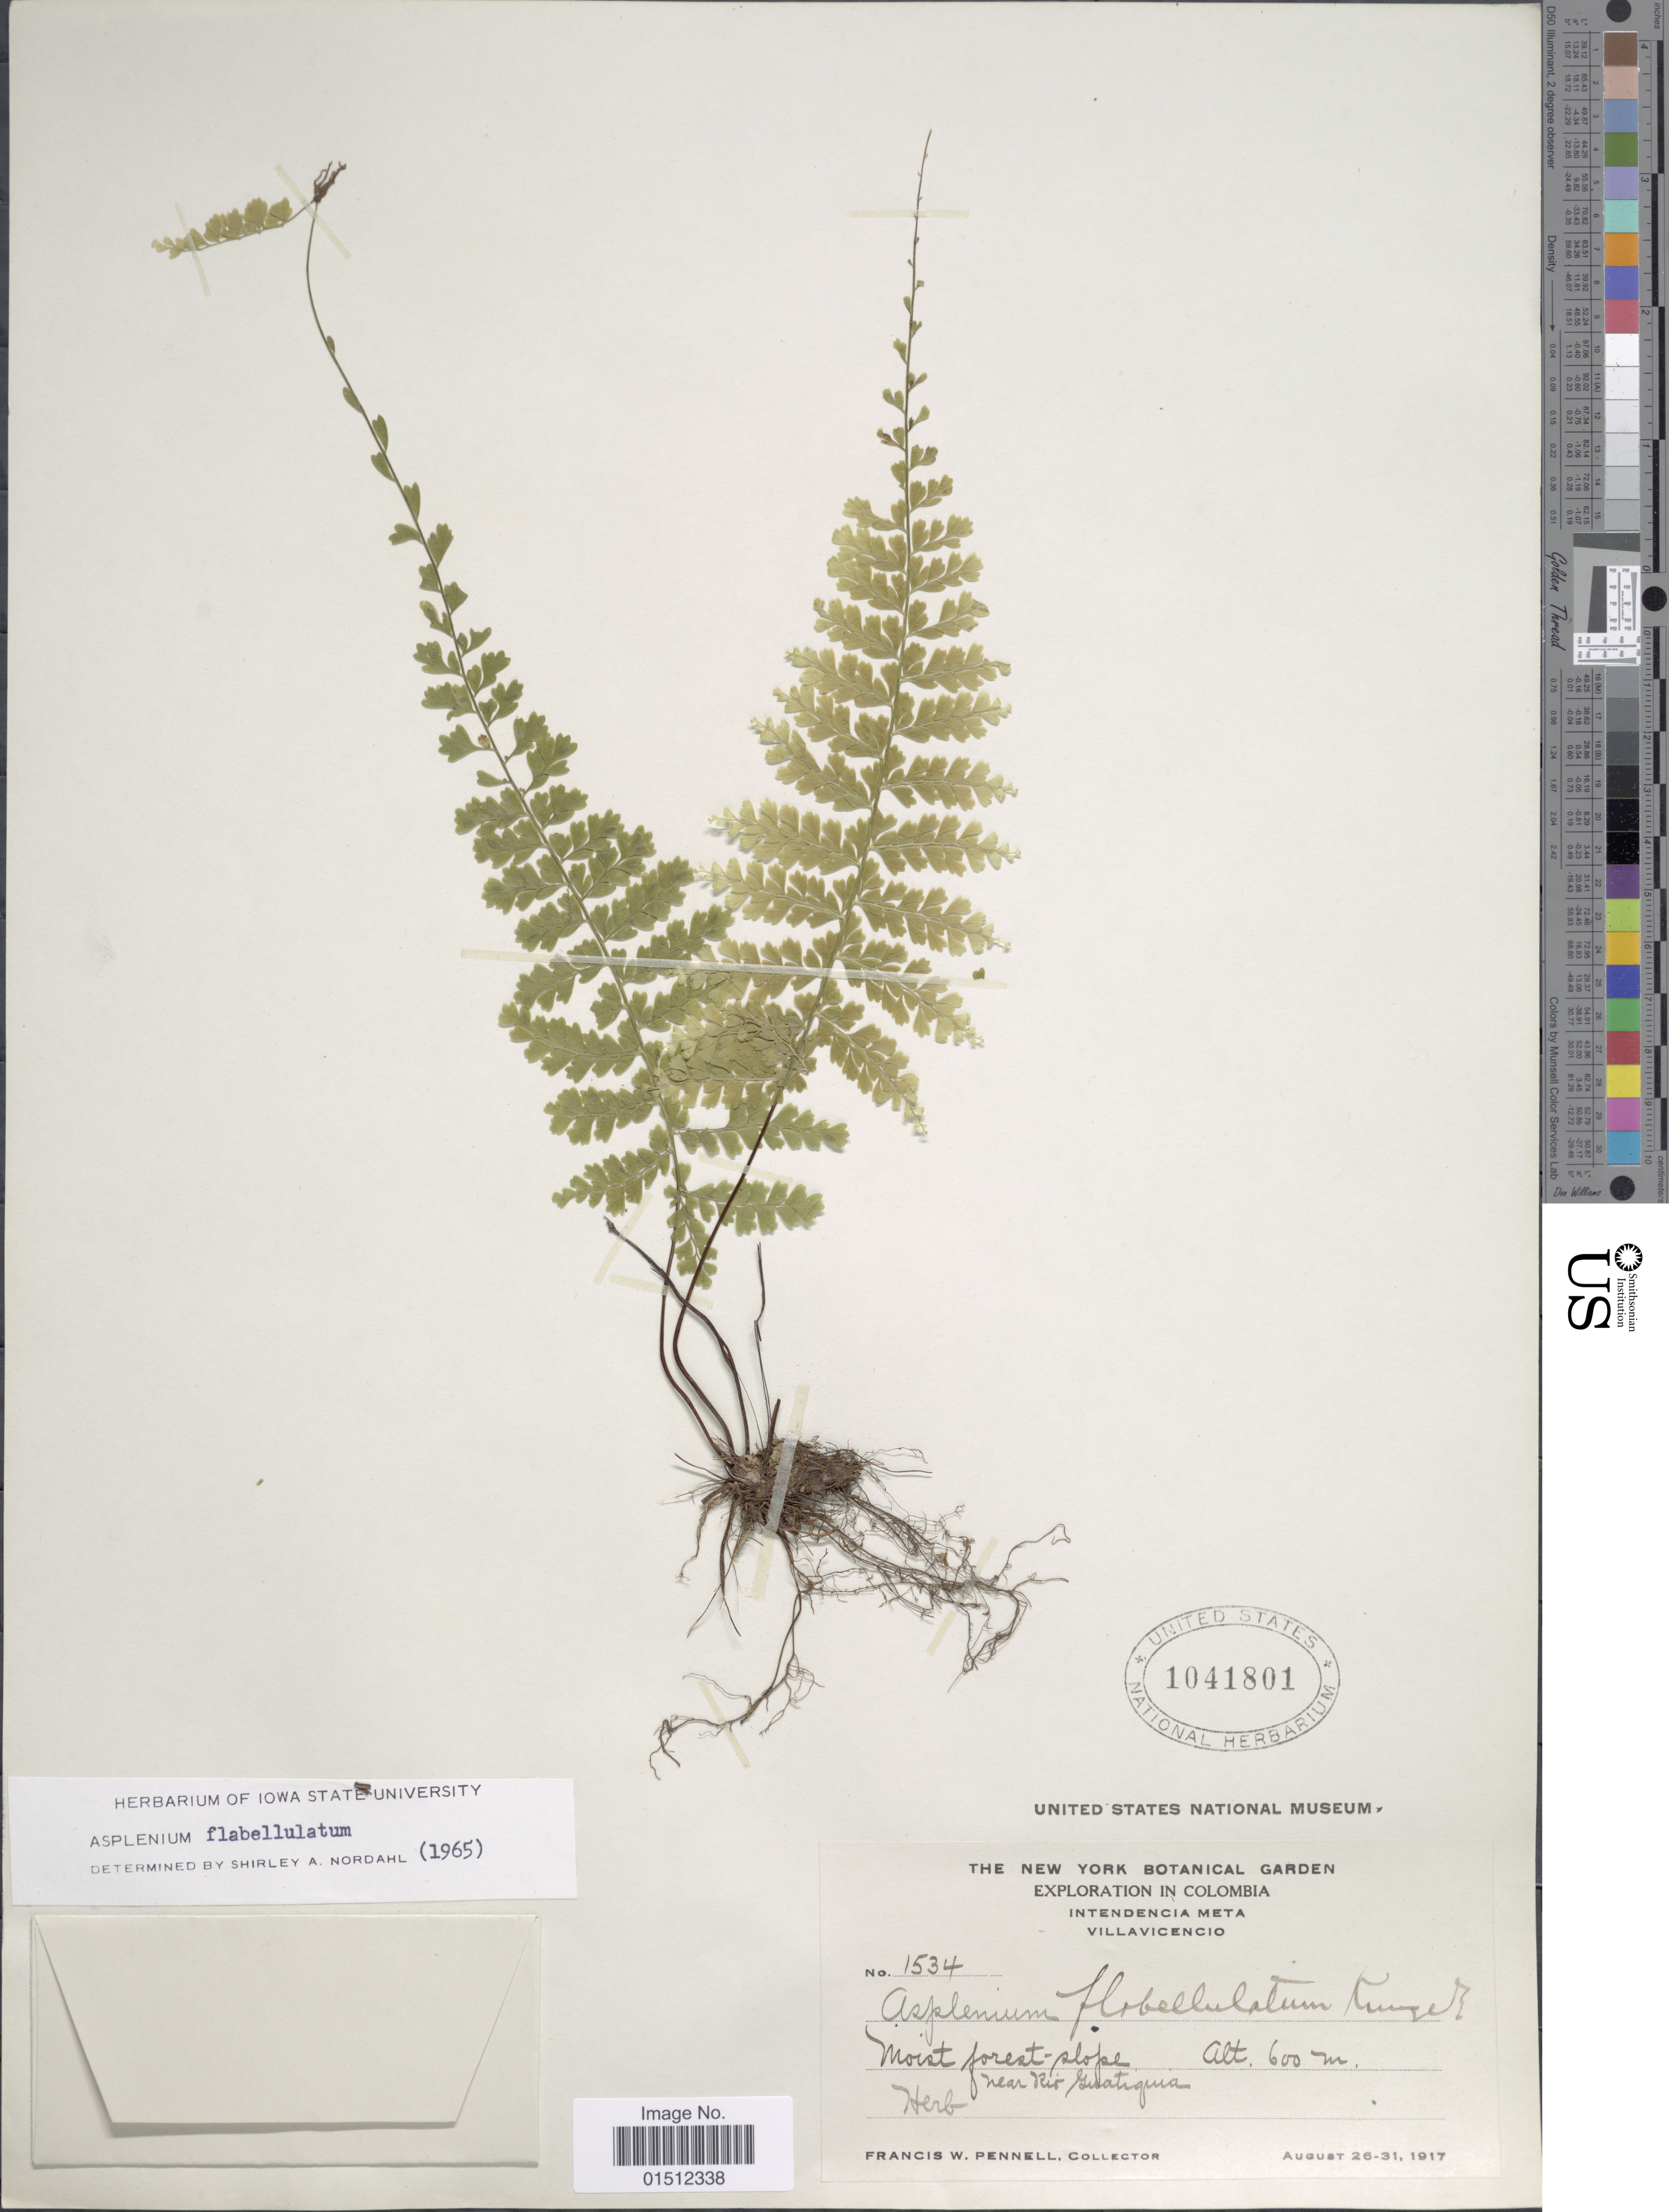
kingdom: Plantae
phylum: Tracheophyta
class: Polypodiopsida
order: Polypodiales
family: Aspleniaceae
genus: Asplenium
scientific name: Asplenium radicans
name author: L.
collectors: F. W. Pennell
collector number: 1534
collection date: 1917-08-26/1917-08-31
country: Colombia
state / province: Meta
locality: Colombia, Intendencia Meta, Villavicencio. Moist forest-slope near Rio Guatiquia.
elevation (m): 600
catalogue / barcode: US 1041801